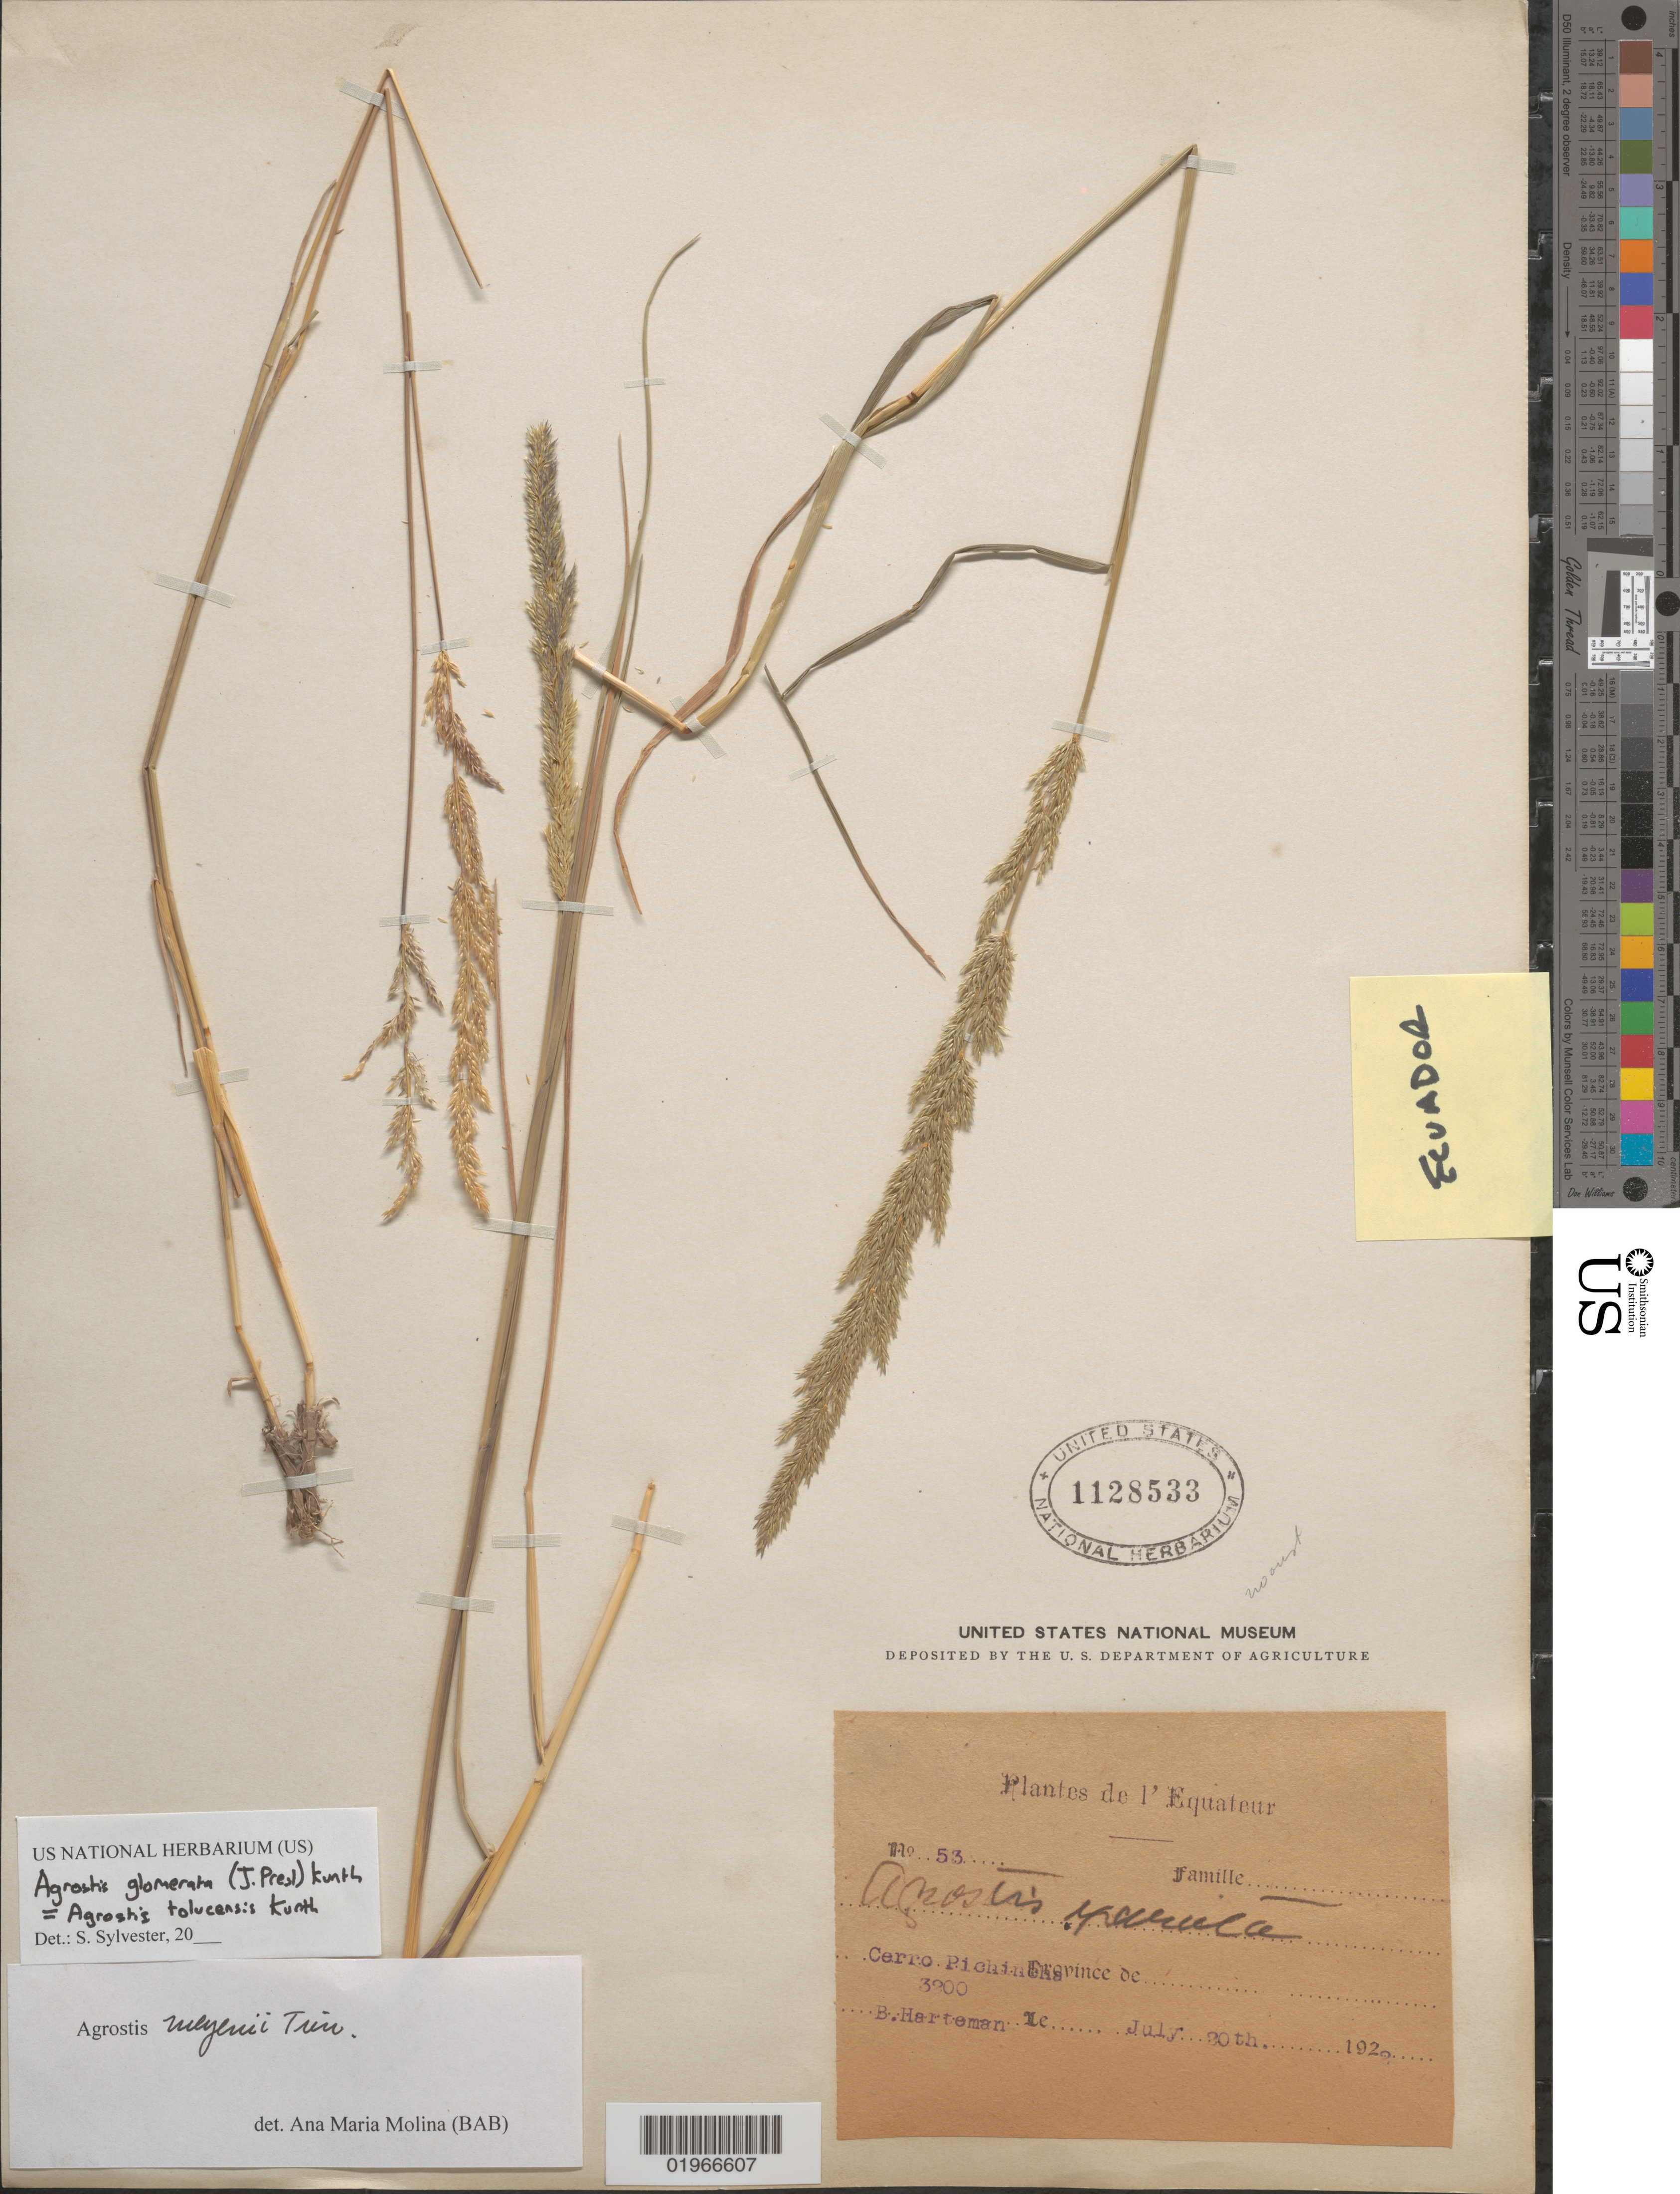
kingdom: Plantae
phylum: Tracheophyta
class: Liliopsida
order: Poales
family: Poaceae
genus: Agrostis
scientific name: Agrostis tolucensis Kunth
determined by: Sylvester, Steven P.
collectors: Harteman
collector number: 53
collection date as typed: July 20th. 1922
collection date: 1922-07-20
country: Ecuador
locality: Cerro Pichincha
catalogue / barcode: US 1128533